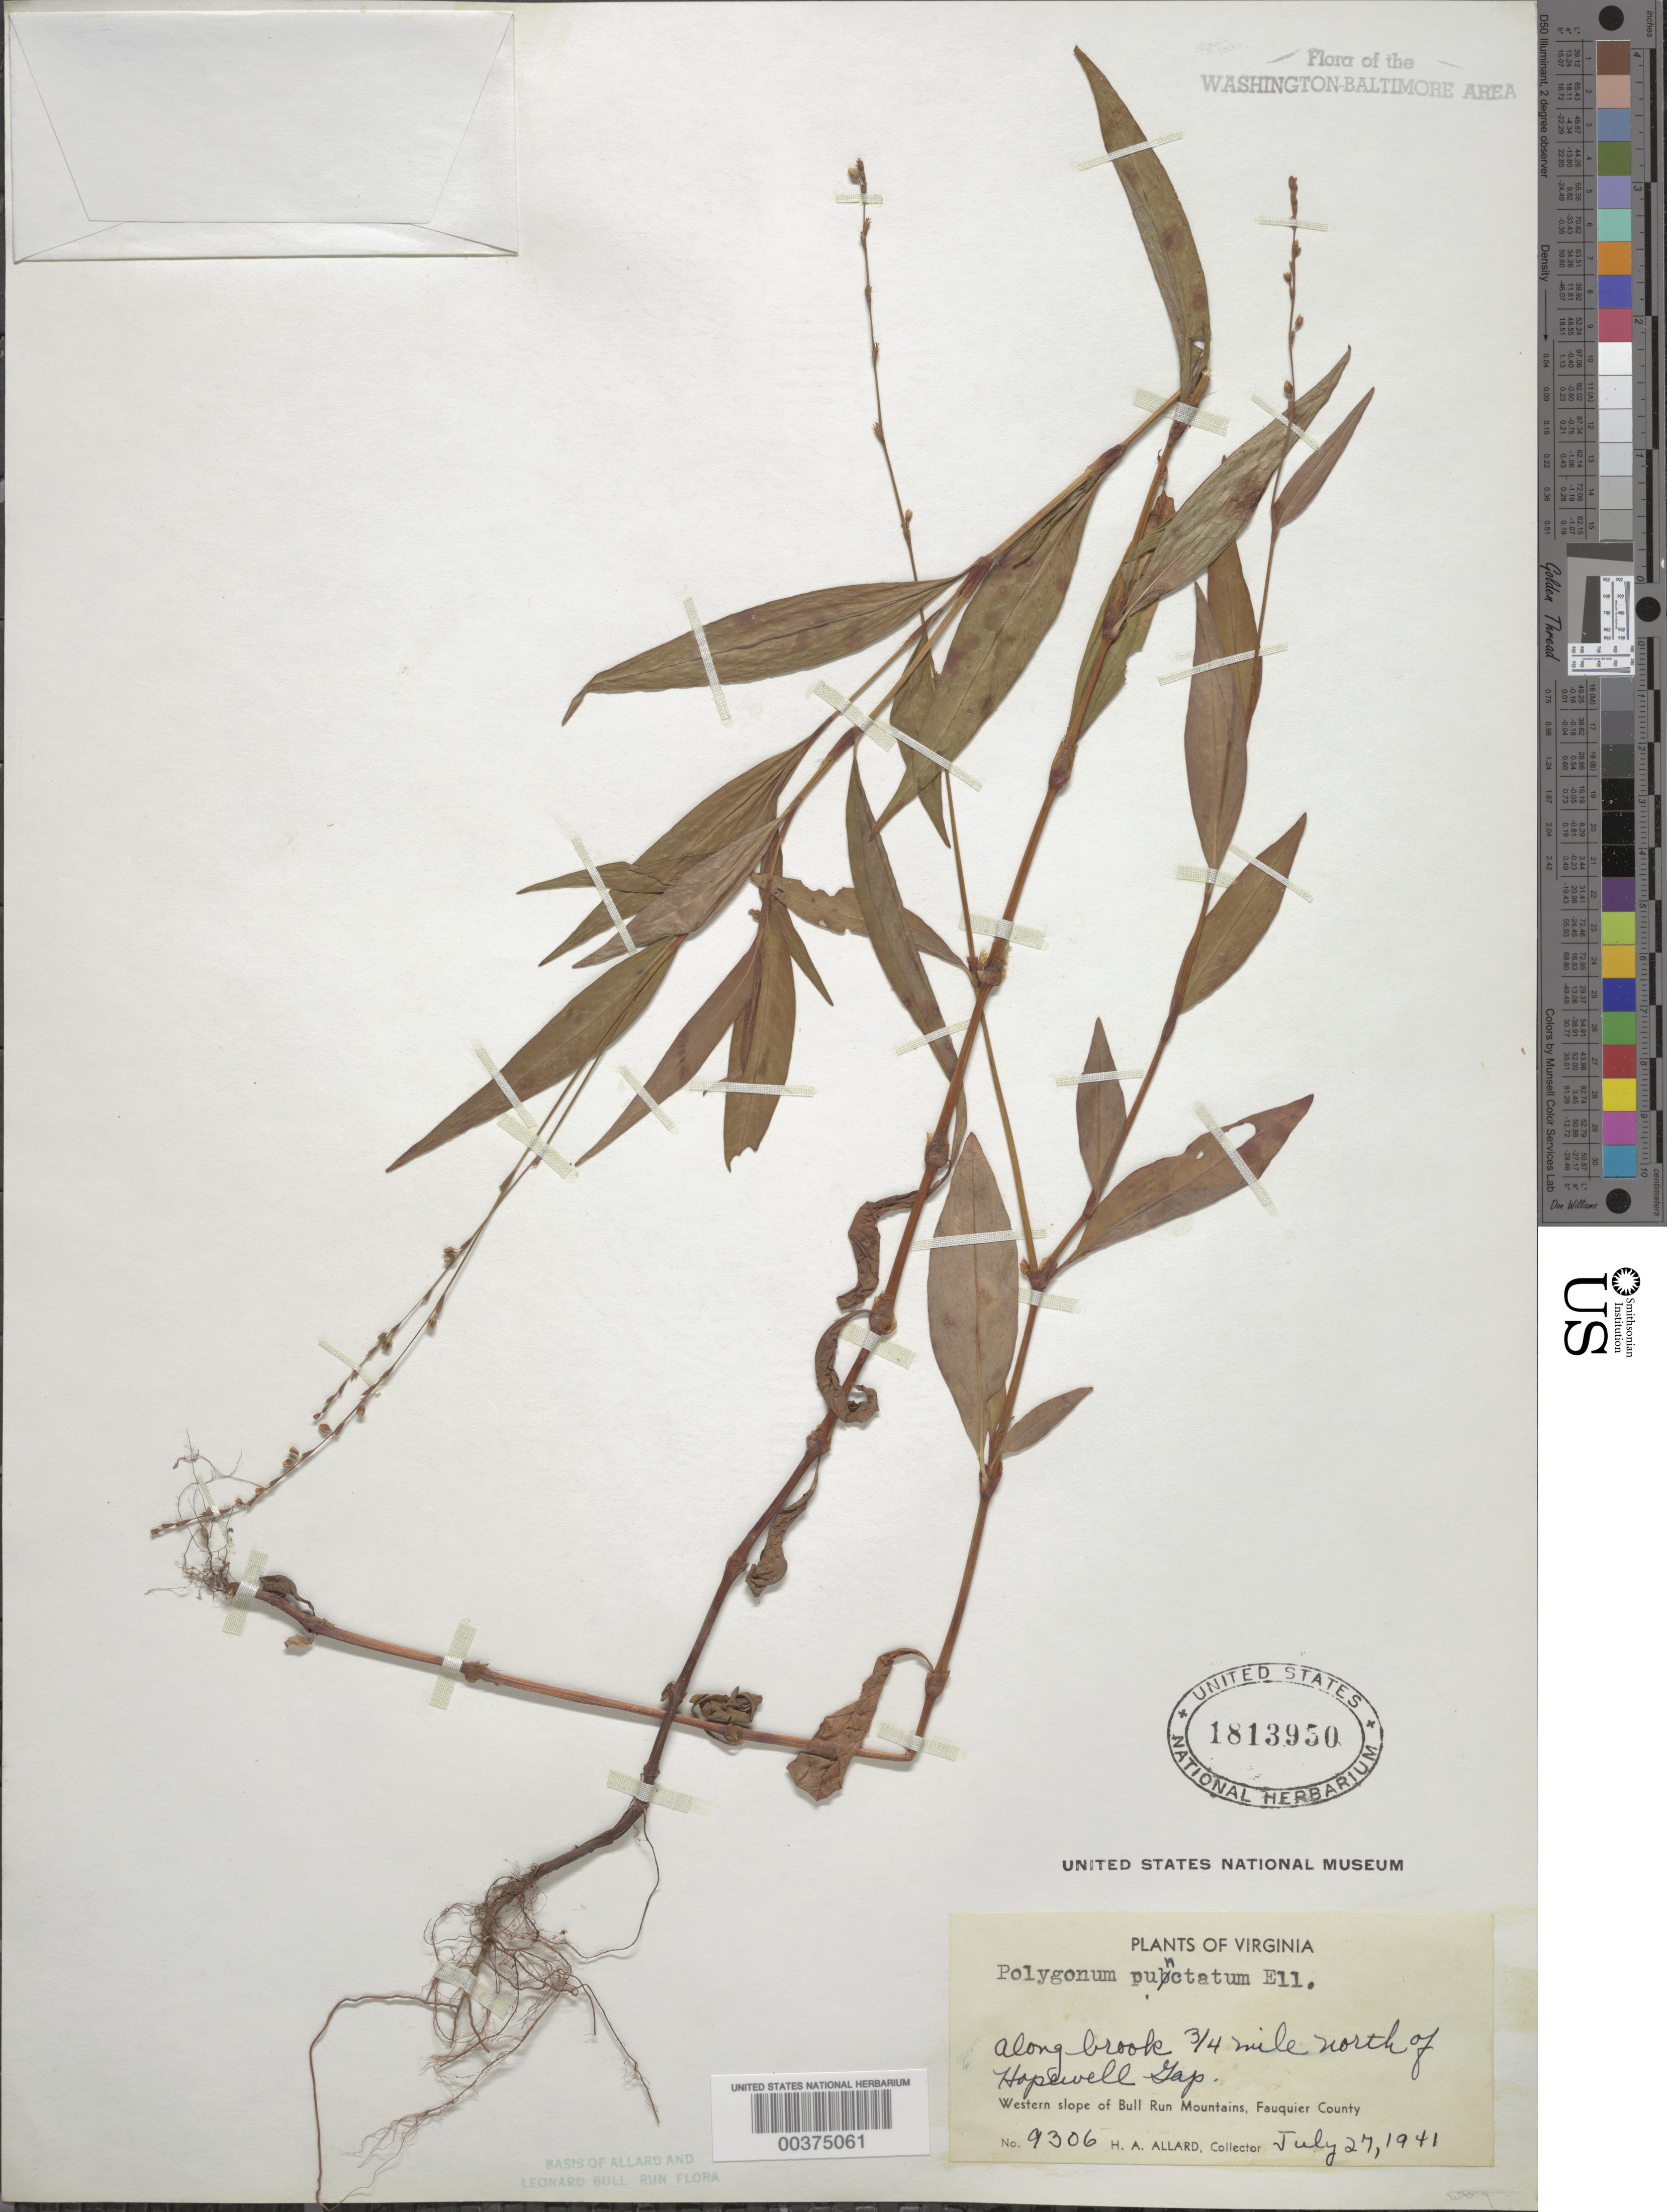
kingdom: Plantae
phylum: Tracheophyta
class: Magnoliopsida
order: Caryophyllales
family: Polygonaceae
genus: Persicaria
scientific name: Persicaria punctata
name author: (Elliott) Small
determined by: Atha, D. E.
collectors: H. A. Allard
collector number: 9306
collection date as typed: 27 Jul 1941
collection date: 1941-07-27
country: United States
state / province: Virginia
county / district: Fauquier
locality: North of Hopewell Gap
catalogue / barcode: US 1813950